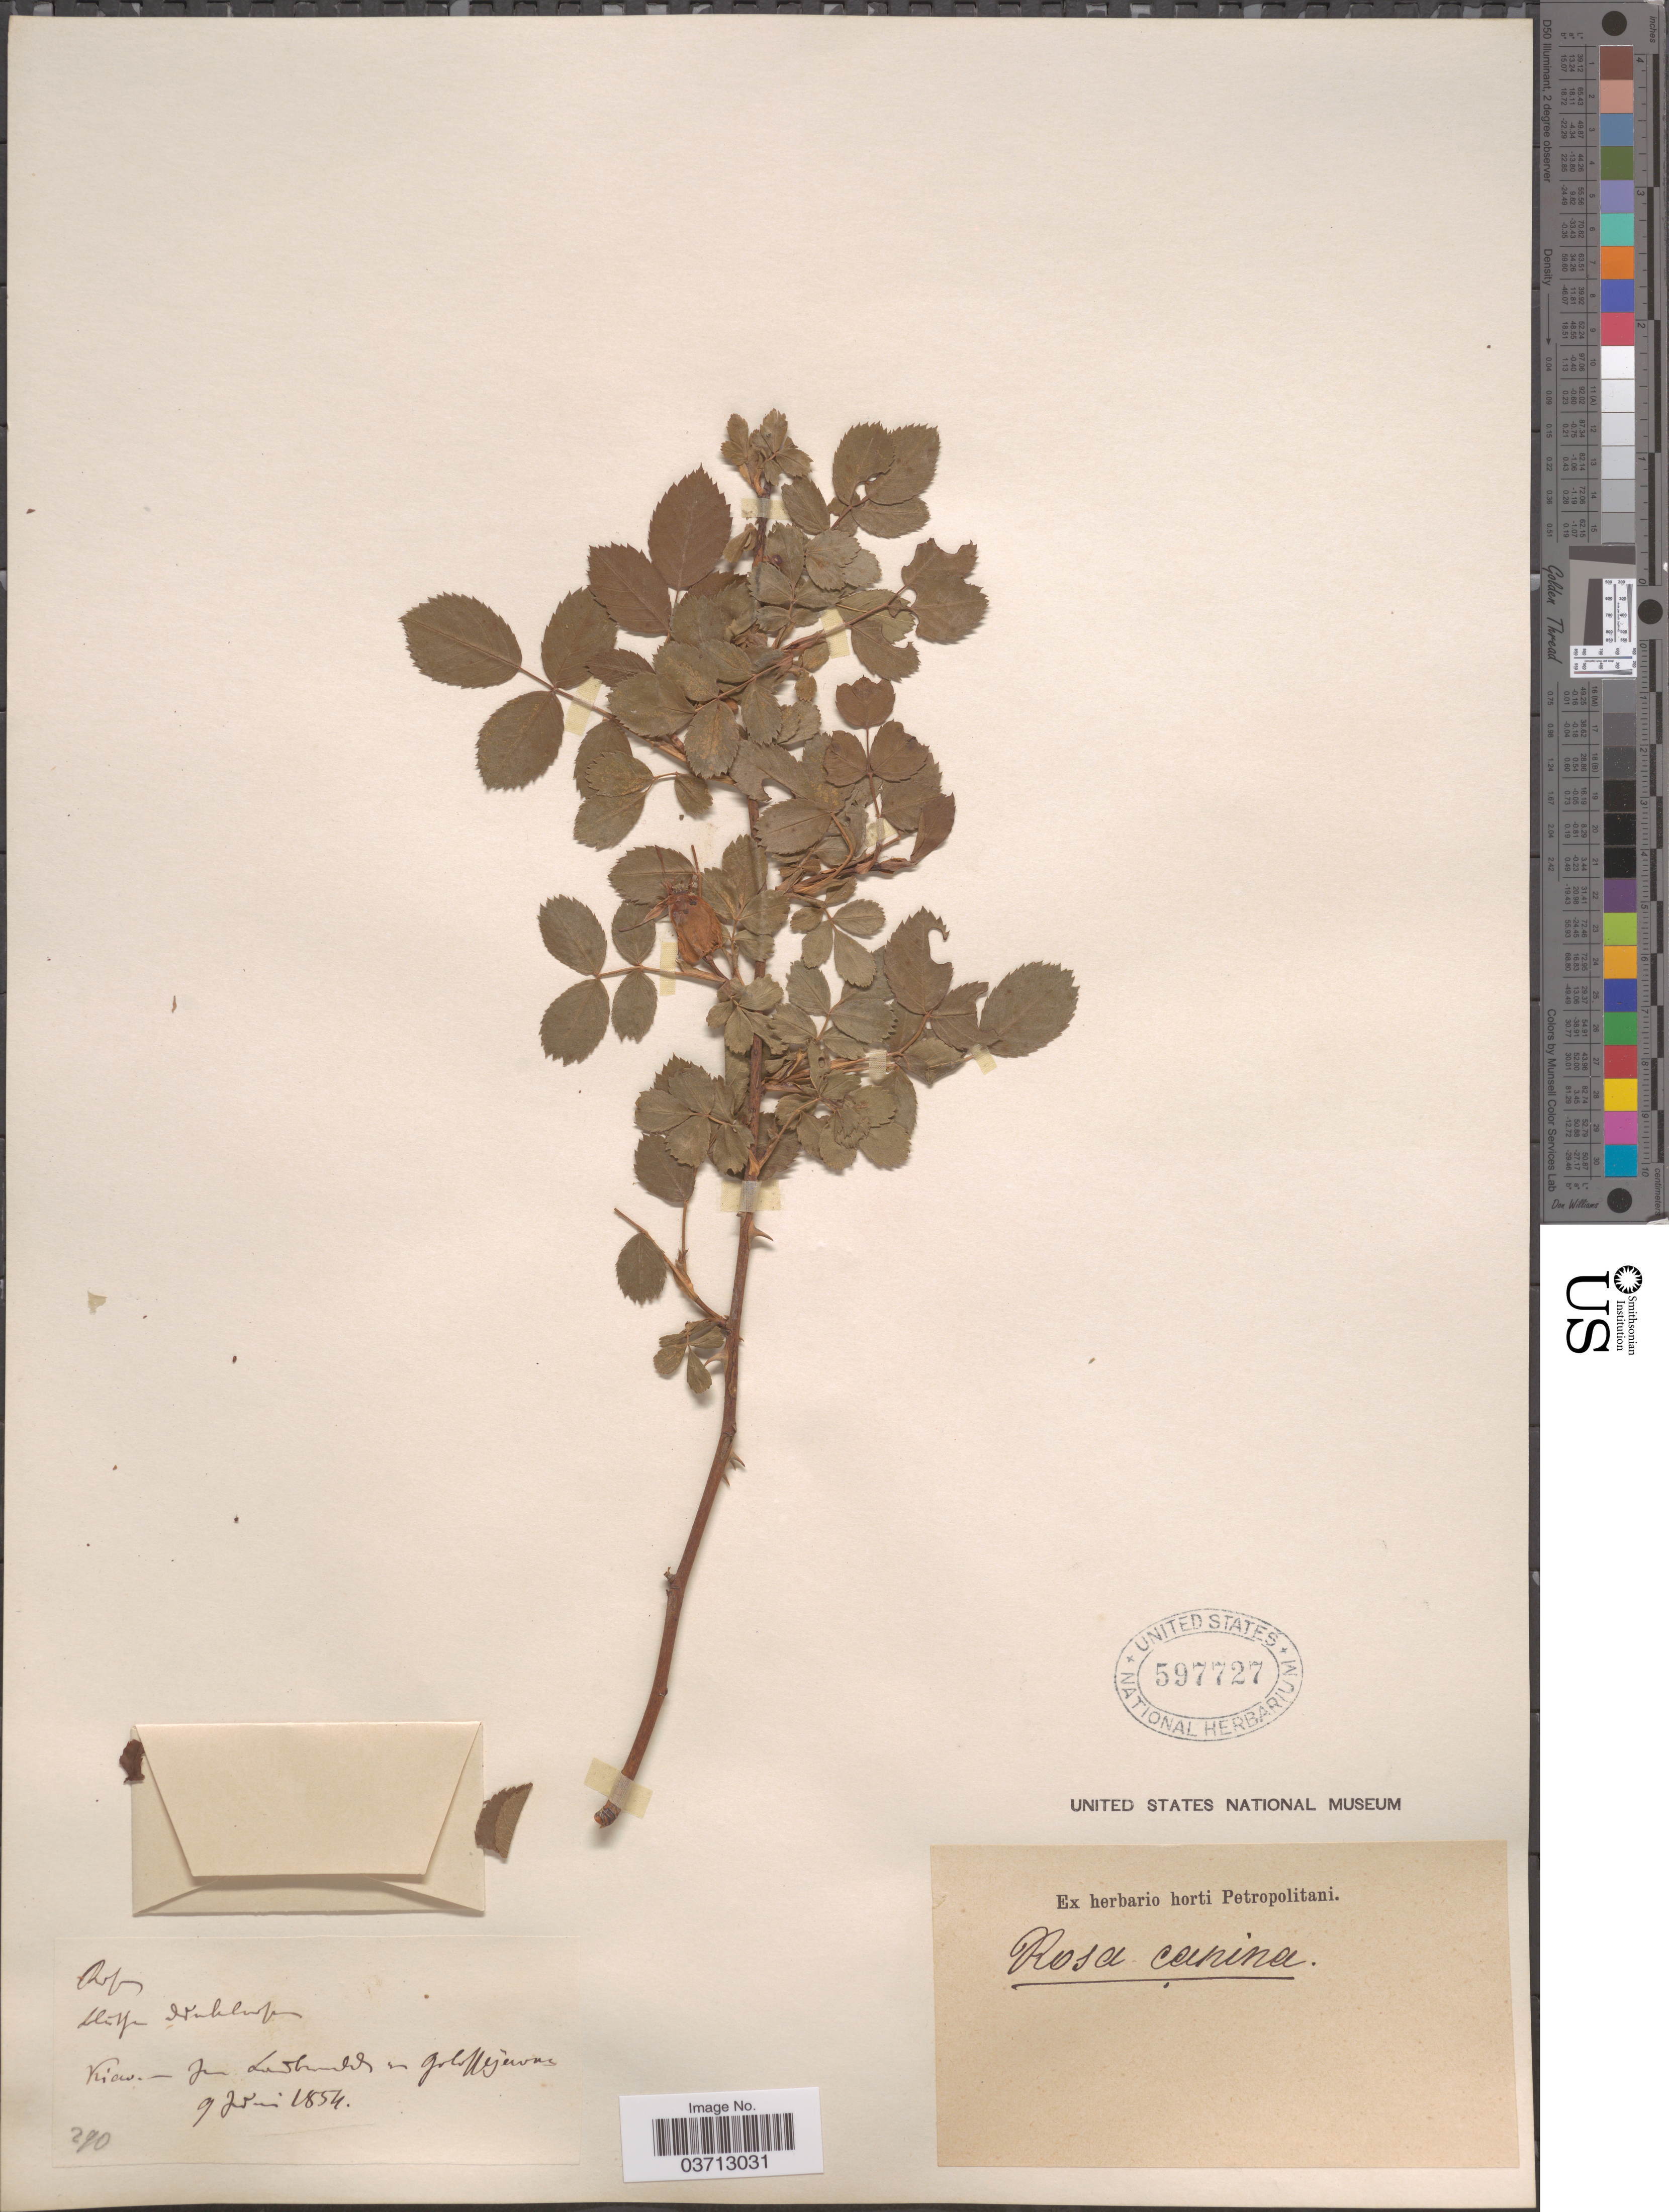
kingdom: Plantae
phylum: Tracheophyta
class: Magnoliopsida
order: Rosales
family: Rosaceae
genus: Rosa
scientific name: Rosa canina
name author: L.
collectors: ex herb. horti Petropolitani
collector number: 290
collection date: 1854-06-09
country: Ukraine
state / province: Kiev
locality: Kiew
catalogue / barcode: US 597727